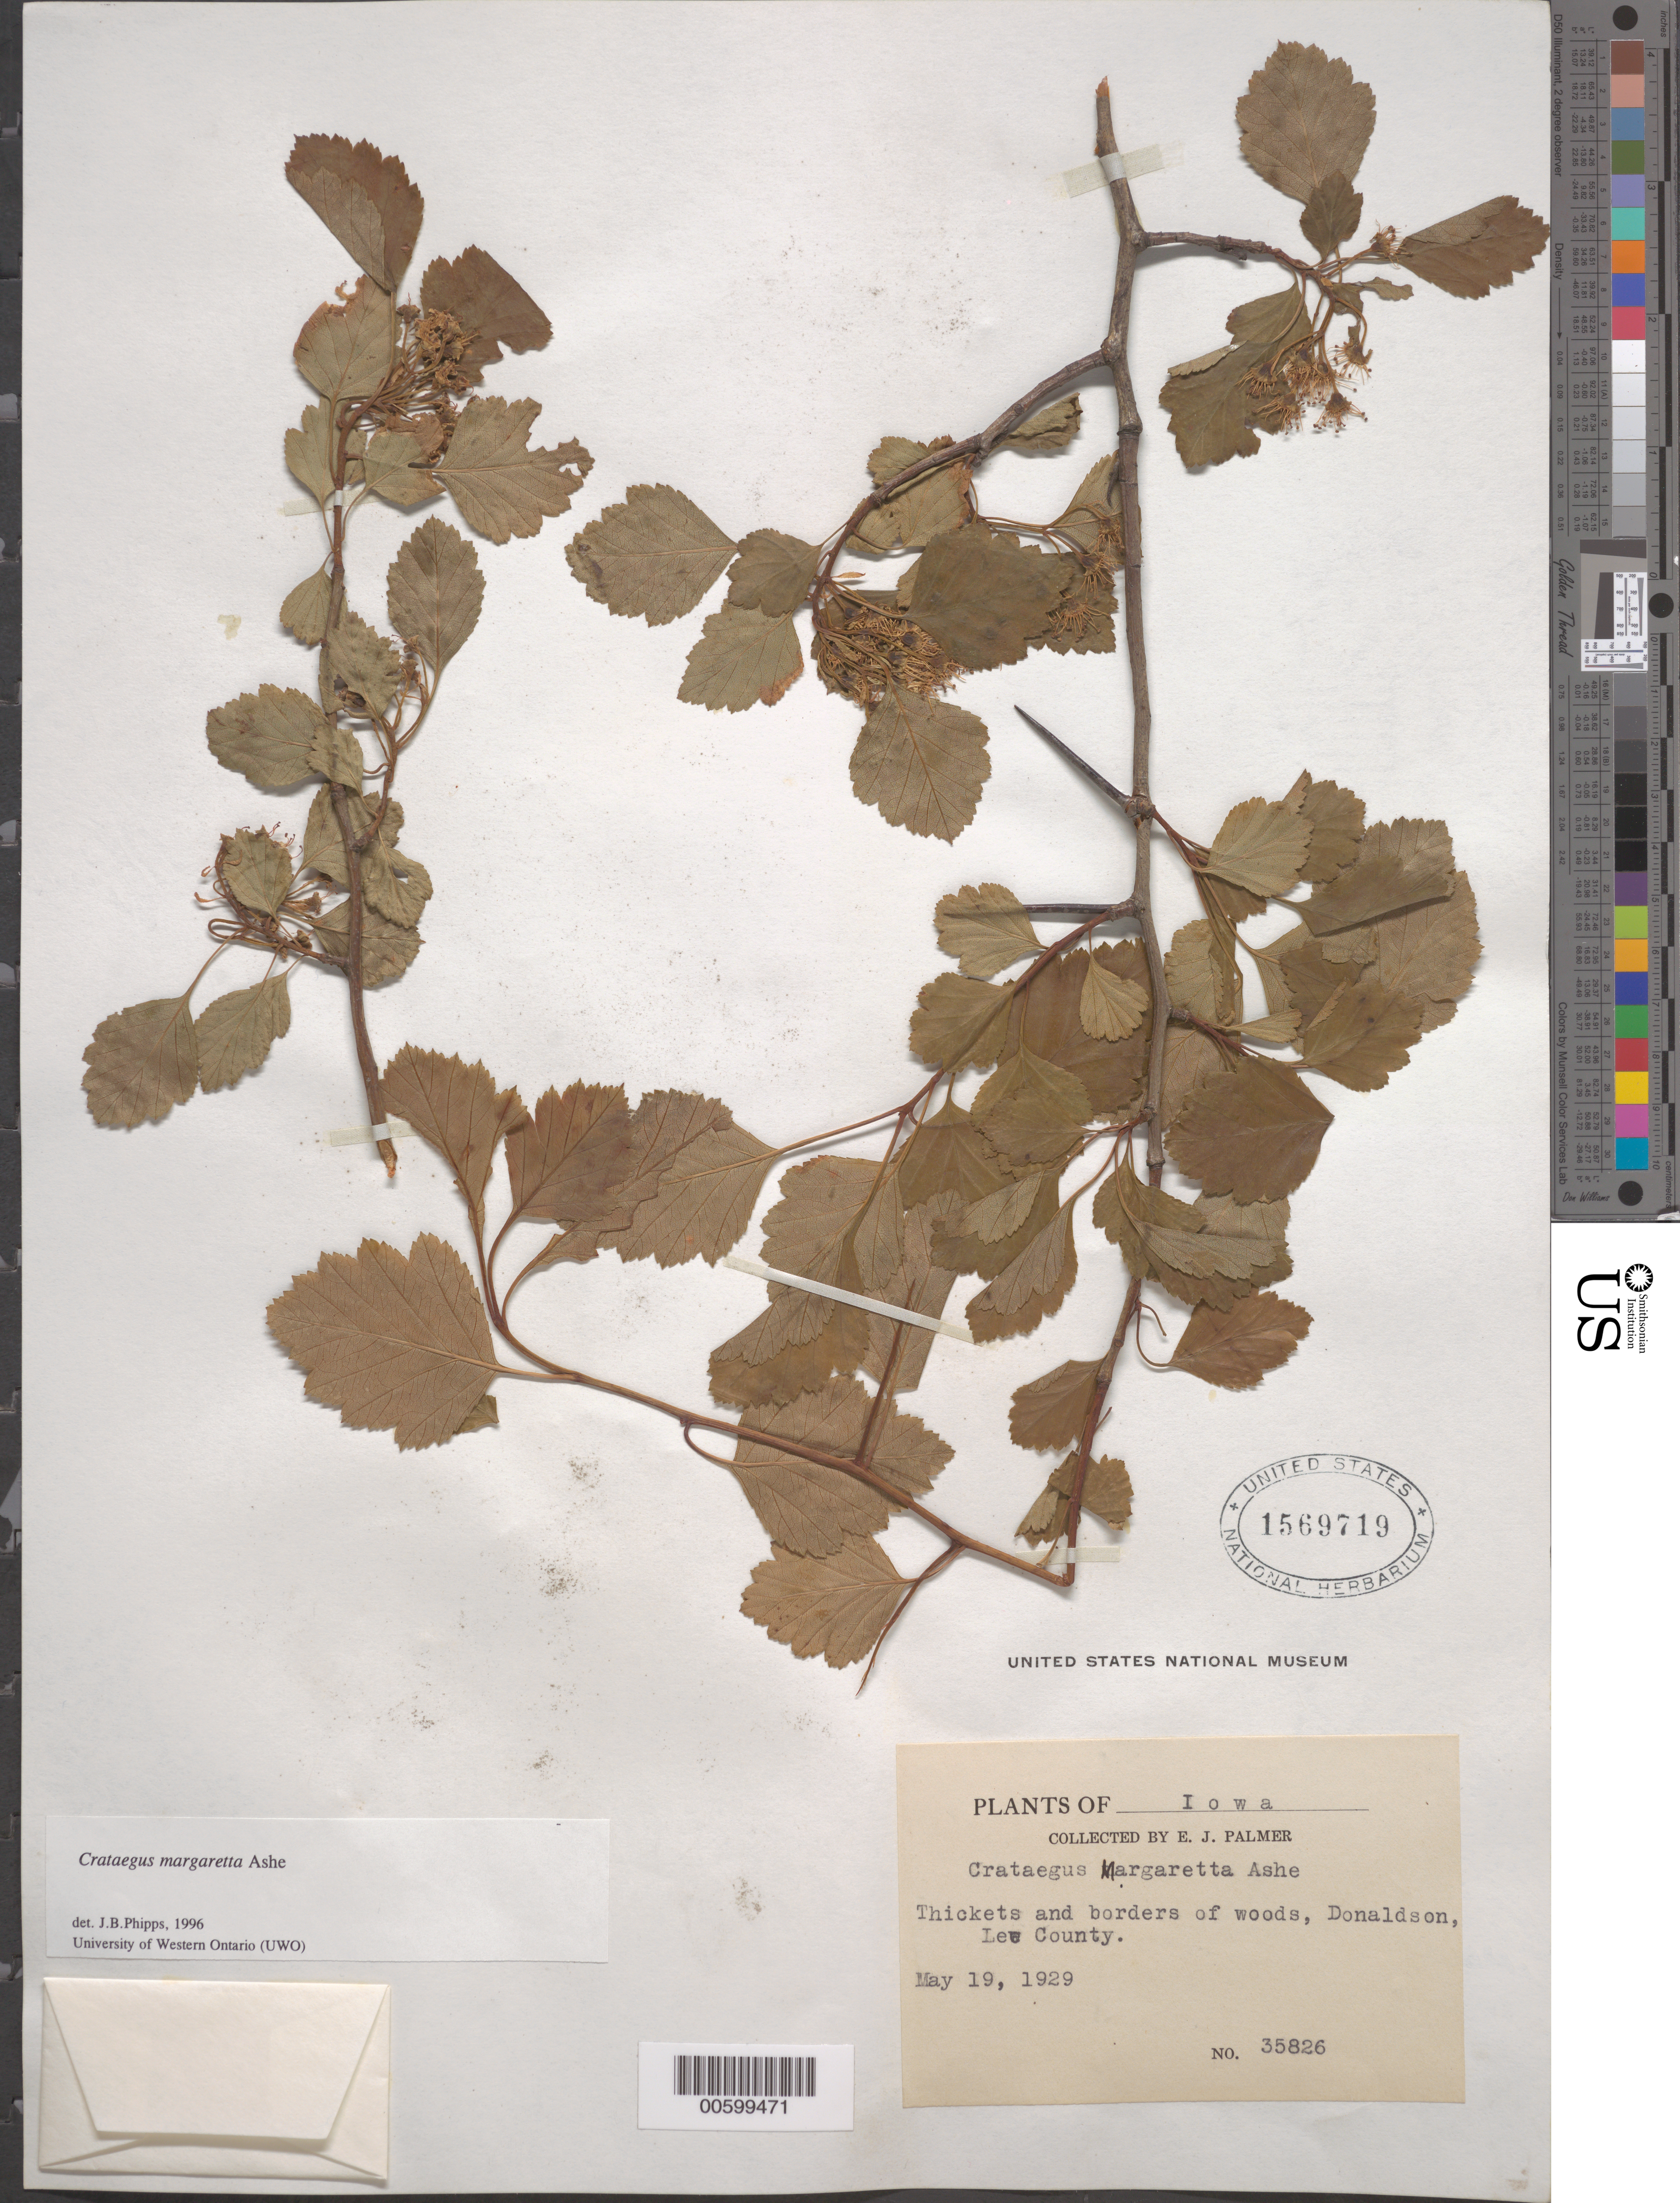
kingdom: Plantae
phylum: Tracheophyta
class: Magnoliopsida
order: Rosales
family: Rosaceae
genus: Crataegus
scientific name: Crataegus margarettae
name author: Ashe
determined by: Phipps, James B., (UWO), University of Western Ontario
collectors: E. J. Palmer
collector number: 35826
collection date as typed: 19 May 1929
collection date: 1929-05-19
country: United States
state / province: Iowa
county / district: Lee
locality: Donaldson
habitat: Thickets and borders of woods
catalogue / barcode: US 1569719